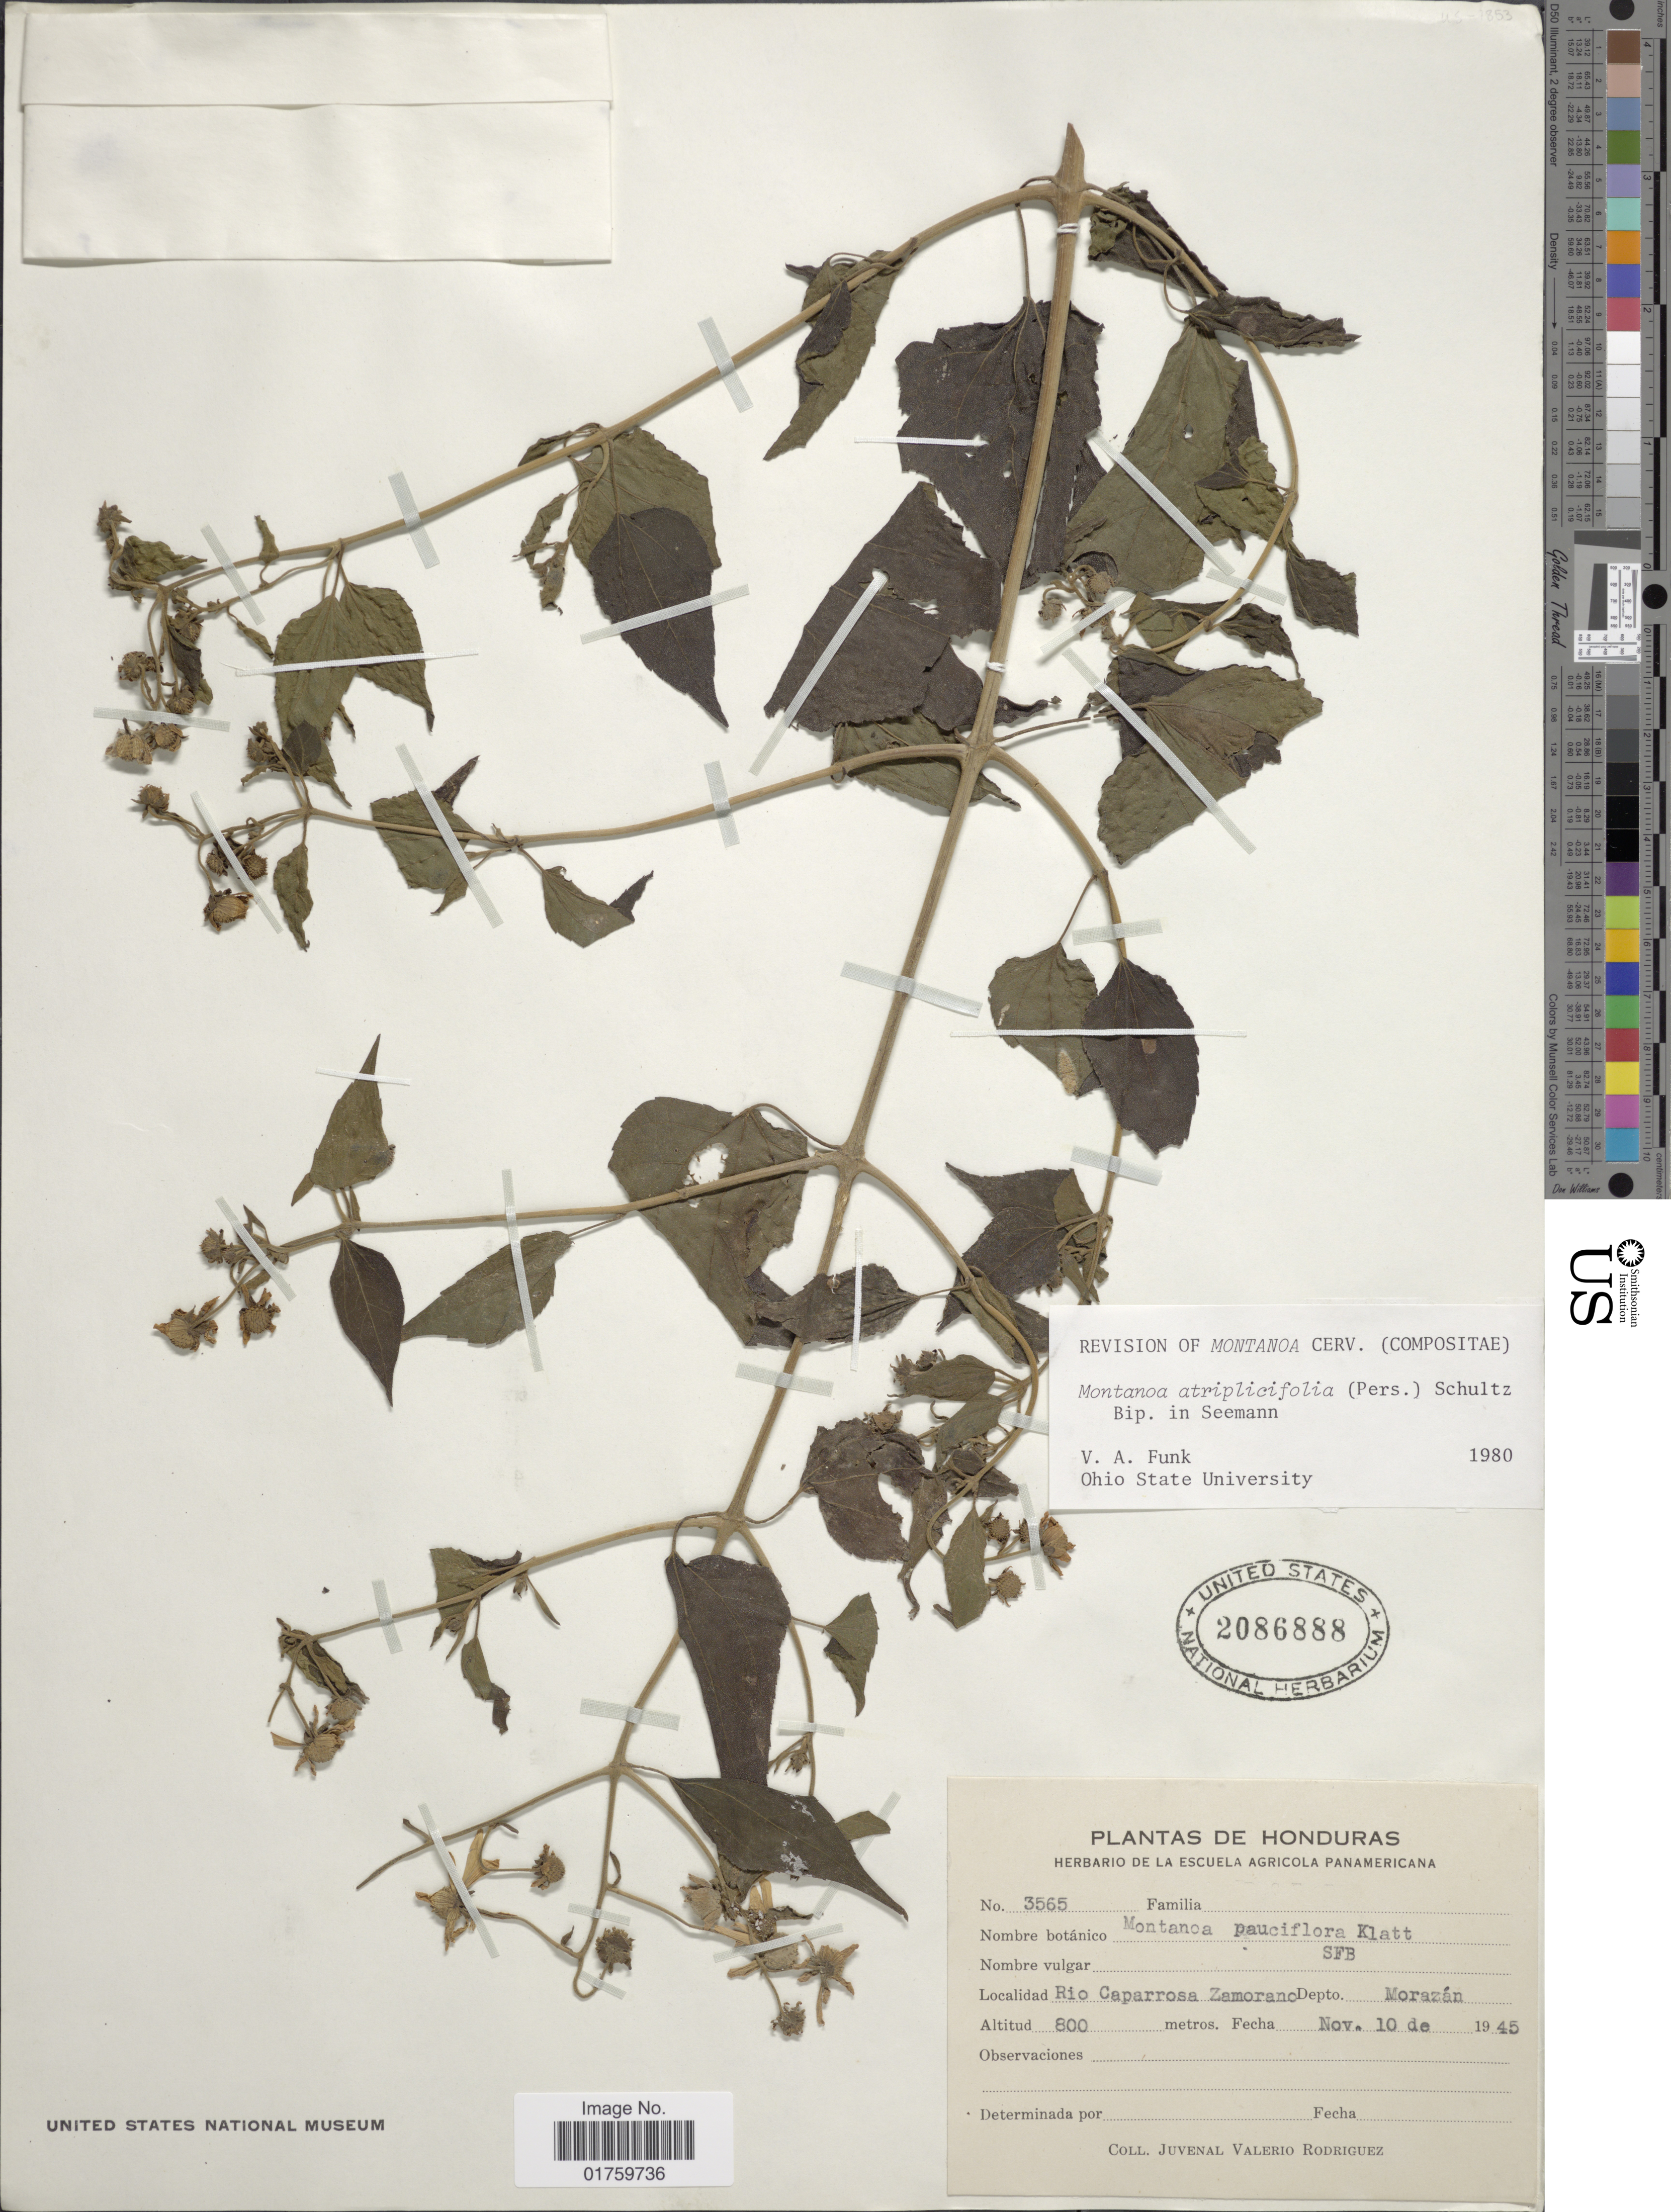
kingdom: Plantae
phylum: Tracheophyta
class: Magnoliopsida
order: Asterales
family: Asteraceae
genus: Montanoa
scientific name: Montanoa atriplicifolia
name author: (Pers.) Sch. Bip.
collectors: J. Valerio R.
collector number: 3565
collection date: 1945-11-10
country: Honduras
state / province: Fco. Morazán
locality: Rio Caparrosa Zamorano, Depto Morazan.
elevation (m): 800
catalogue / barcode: US 2086888